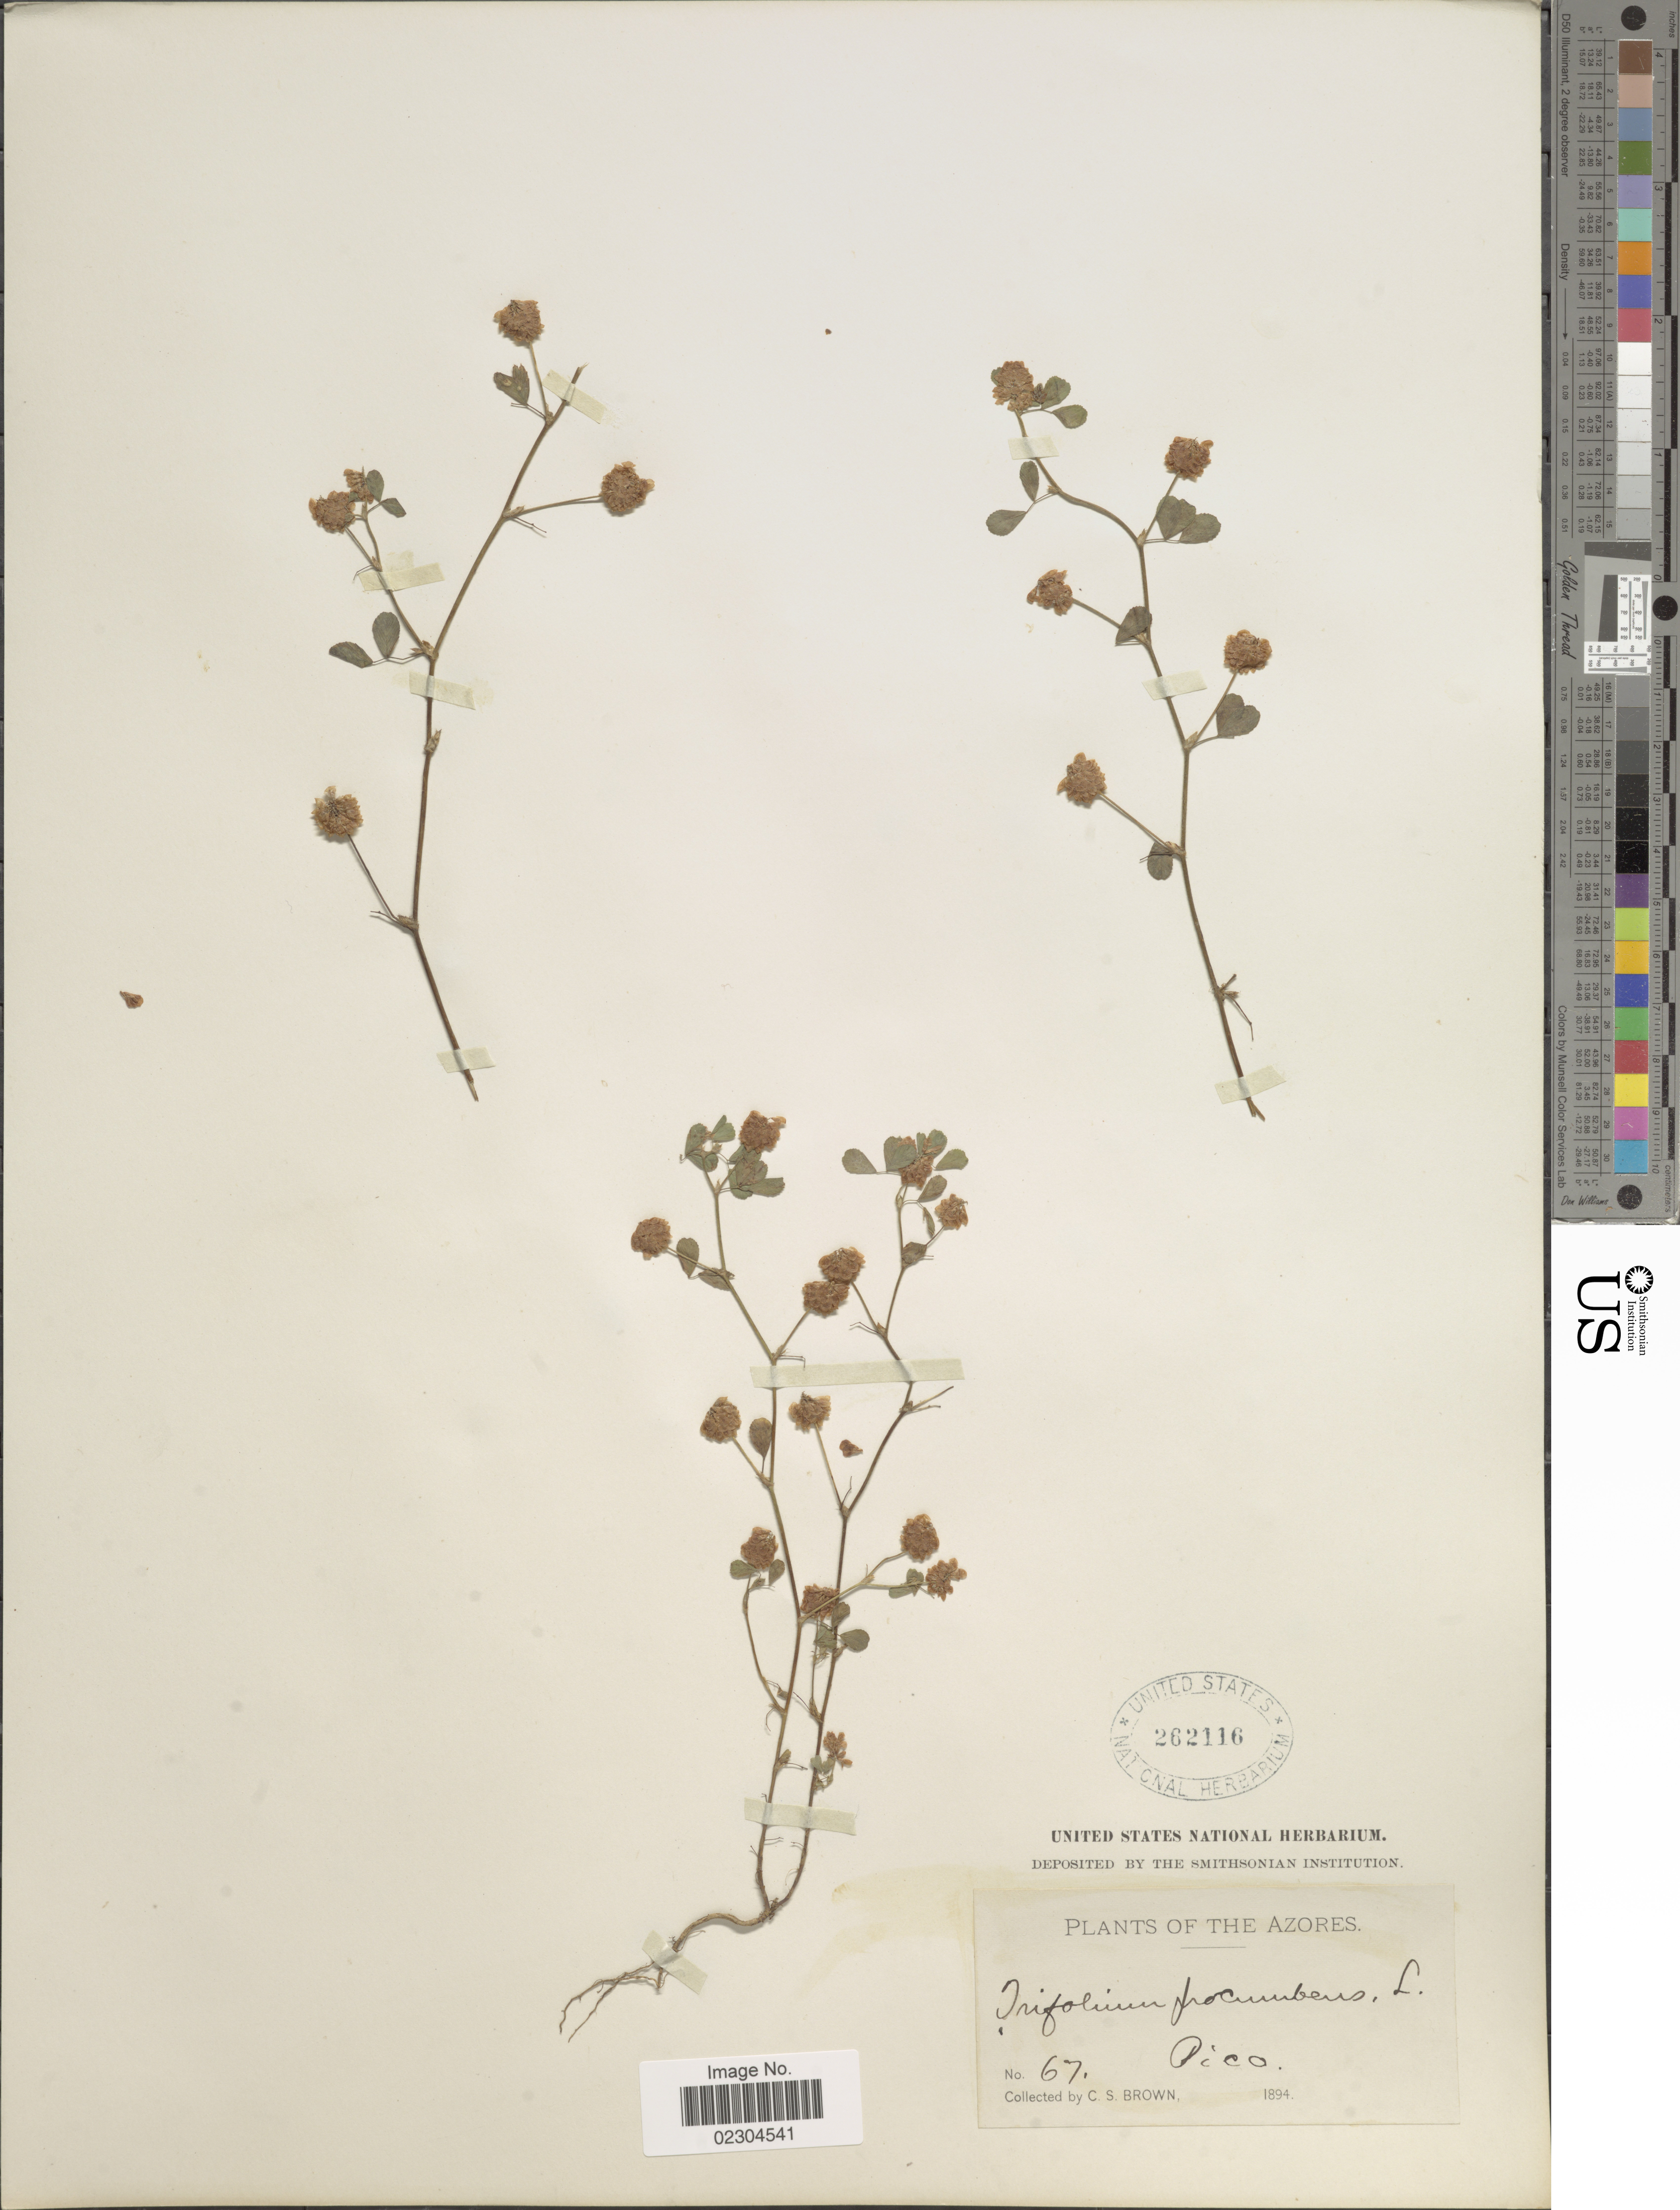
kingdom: Plantae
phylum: Tracheophyta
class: Magnoliopsida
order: Fabales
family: Fabaceae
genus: Trifolium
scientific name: Trifolium procumbens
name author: L.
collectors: C. S. Brown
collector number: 67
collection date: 1894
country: Portugal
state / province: Azores (Aut. Reg.)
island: Pico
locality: The Azores, Pico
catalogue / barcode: US 262116